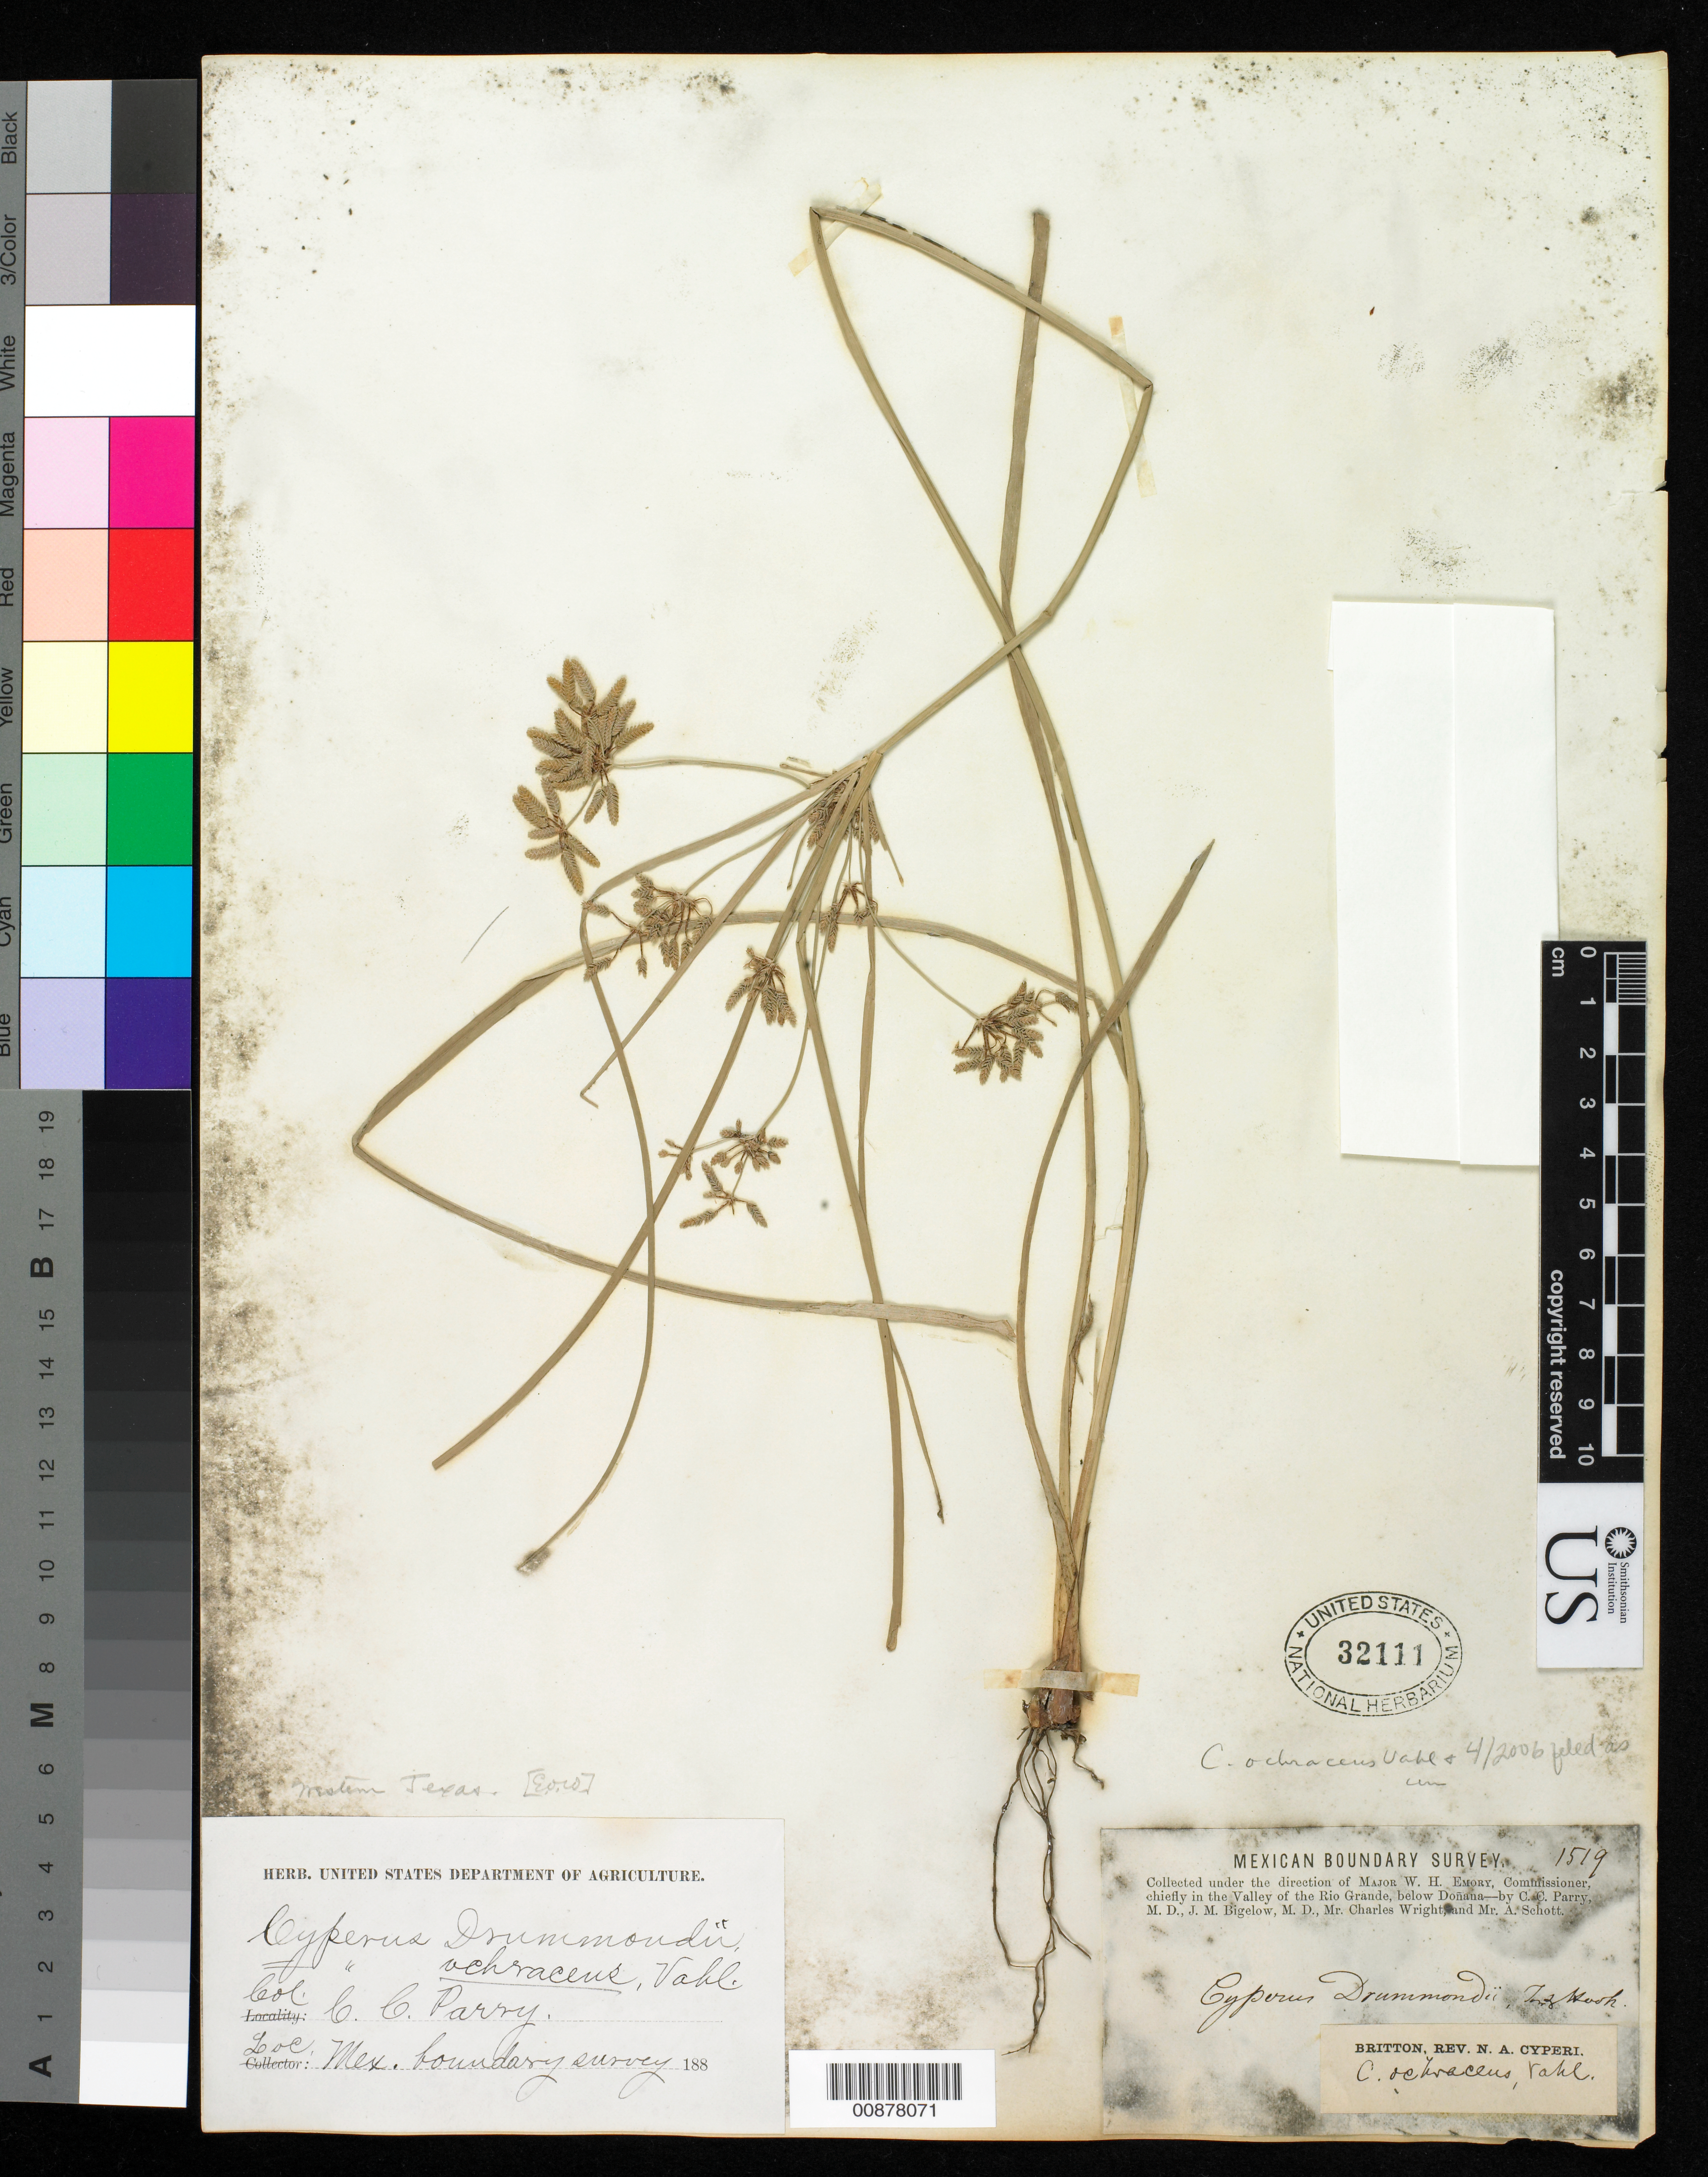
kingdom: Plantae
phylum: Tracheophyta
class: Liliopsida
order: Poales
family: Cyperaceae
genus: Cyperus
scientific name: Cyperus ochraceus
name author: Vahl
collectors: C. C. Parry, J. M. Bigelow, C. Wright & A. C. V. Schott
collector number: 1519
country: United States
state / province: New Mexico / Texas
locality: Valley of the Rio Grande, below Doñana.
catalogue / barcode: US 32111